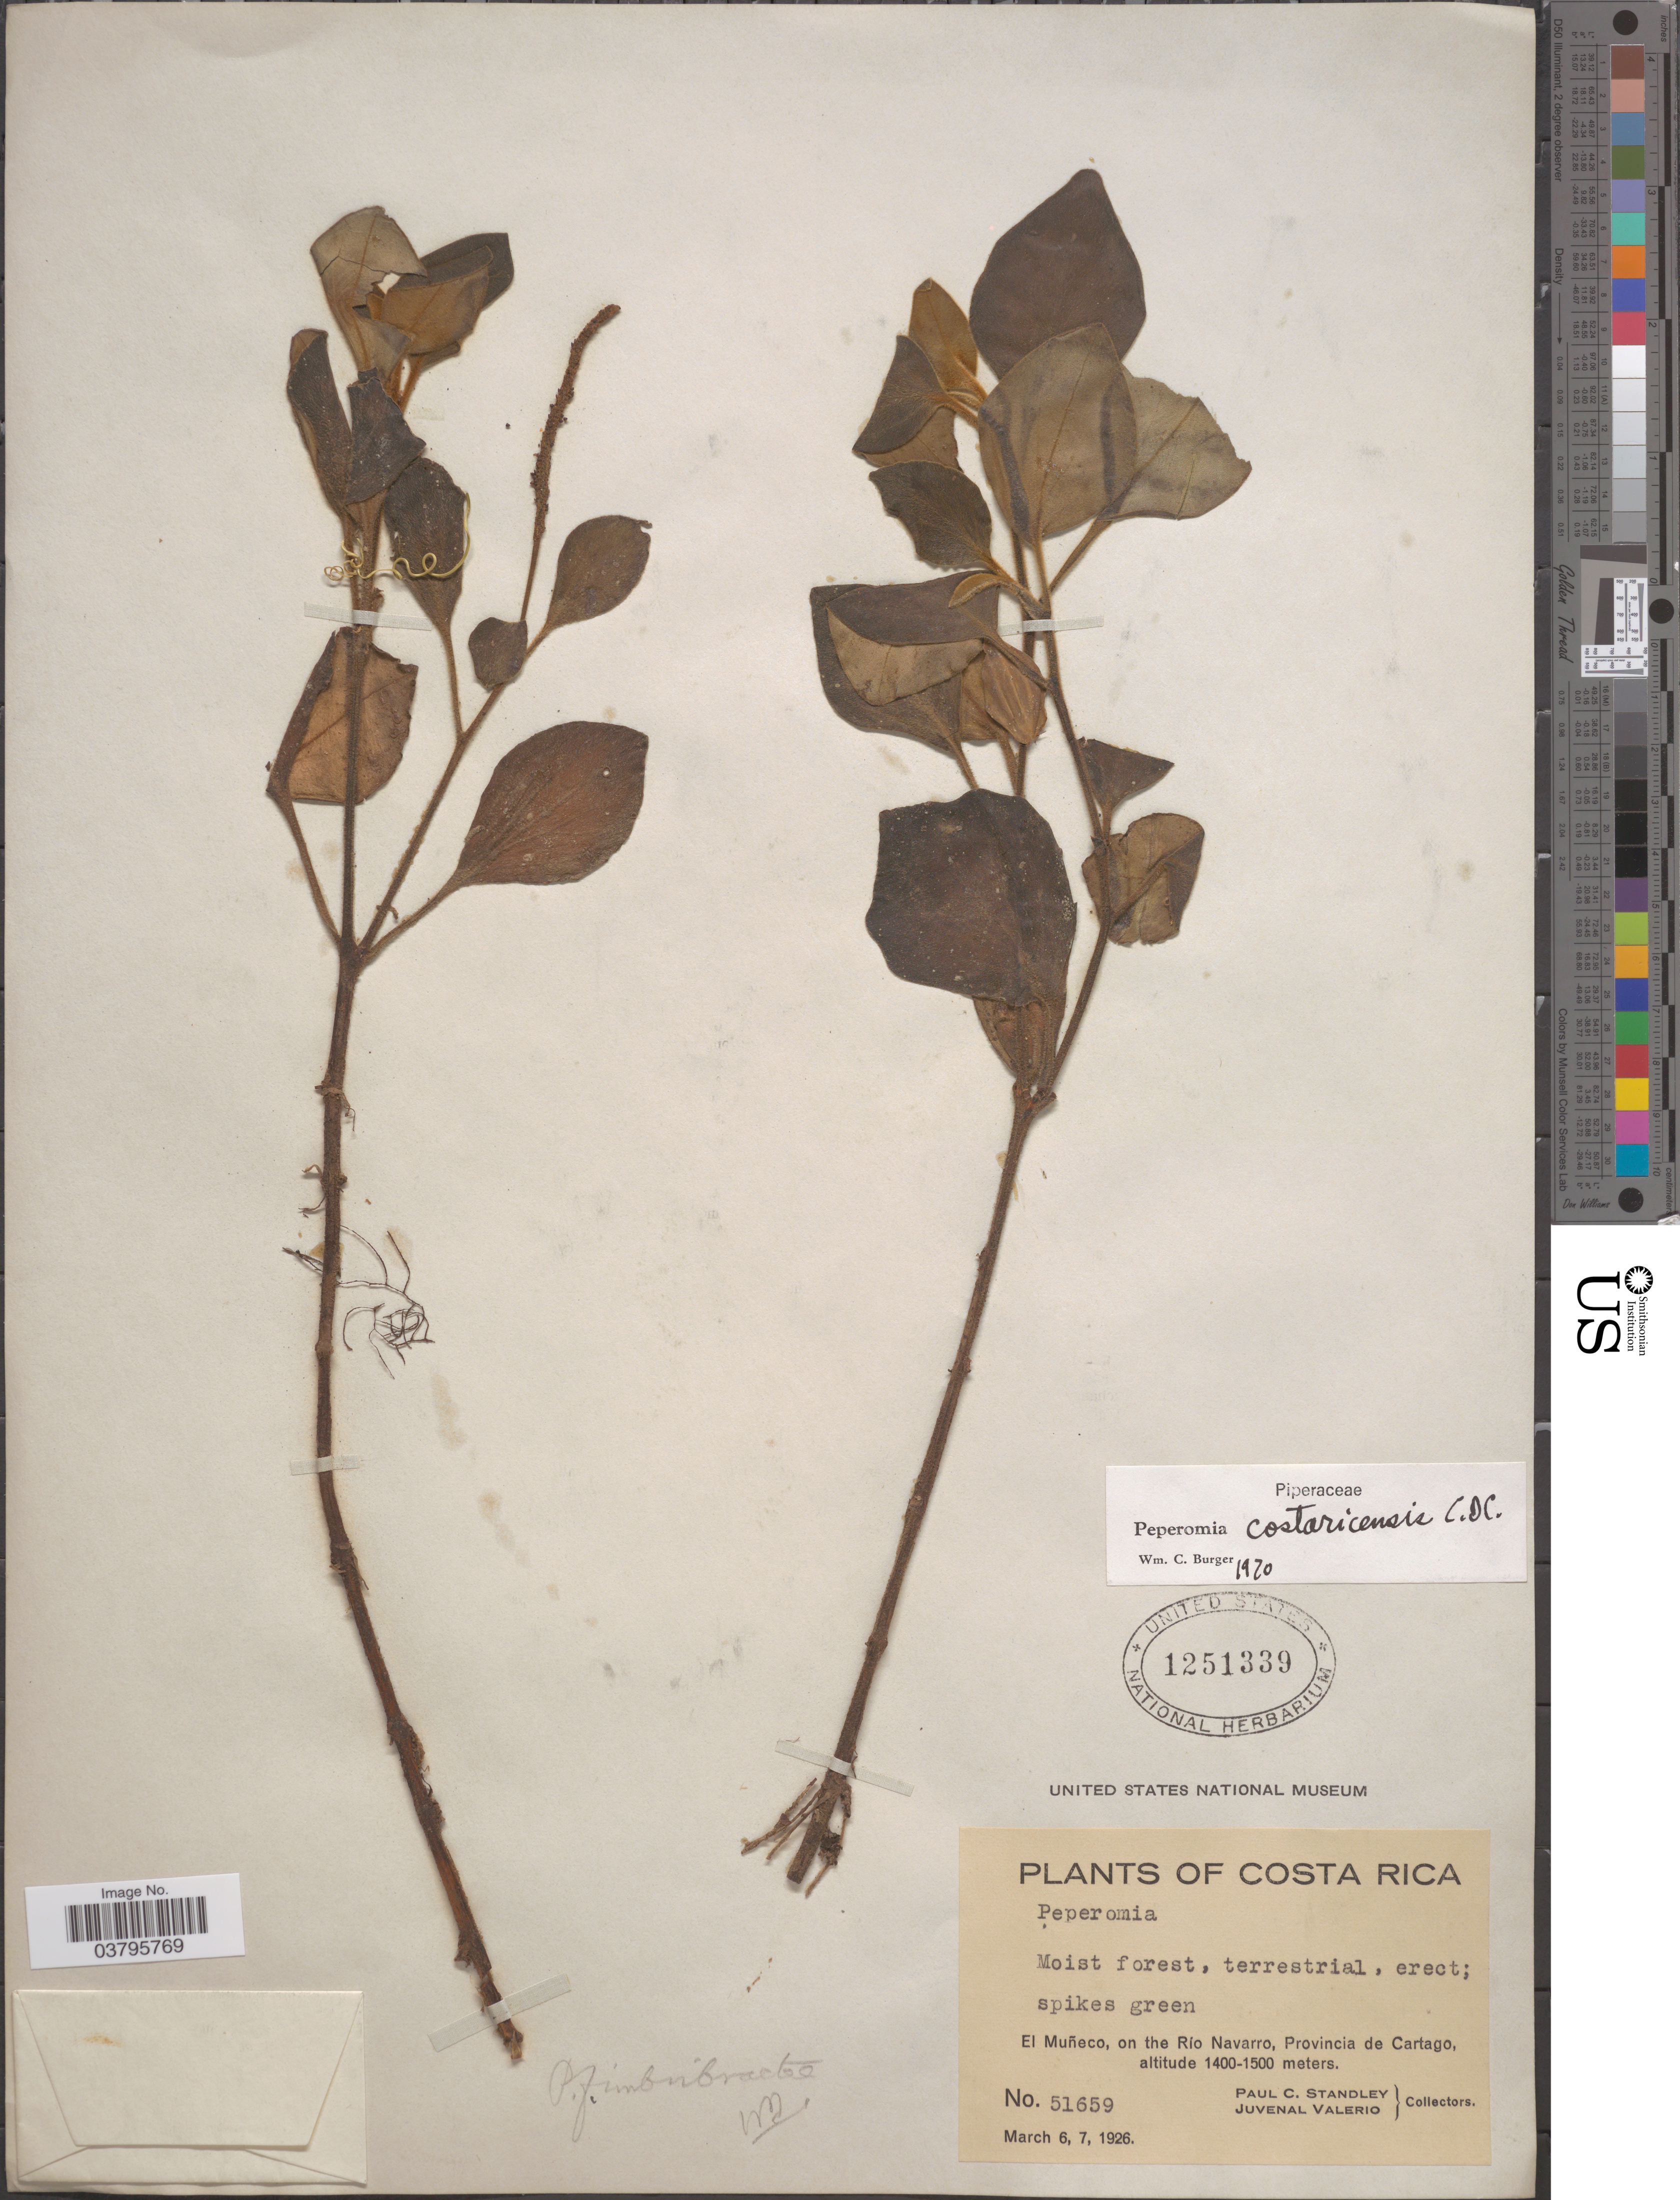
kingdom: Plantae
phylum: Tracheophyta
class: Magnoliopsida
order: Piperales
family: Piperaceae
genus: Peperomia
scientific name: Peperomia hirta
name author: C. DC.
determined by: Jiménez, José Estaban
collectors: P. C. Standley & J. Valerio R.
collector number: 51659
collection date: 1926-03-06/1926-03-07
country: Costa Rica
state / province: Cartago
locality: El Muñeco, on the Río Navarro.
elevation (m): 1400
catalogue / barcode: US 1251339